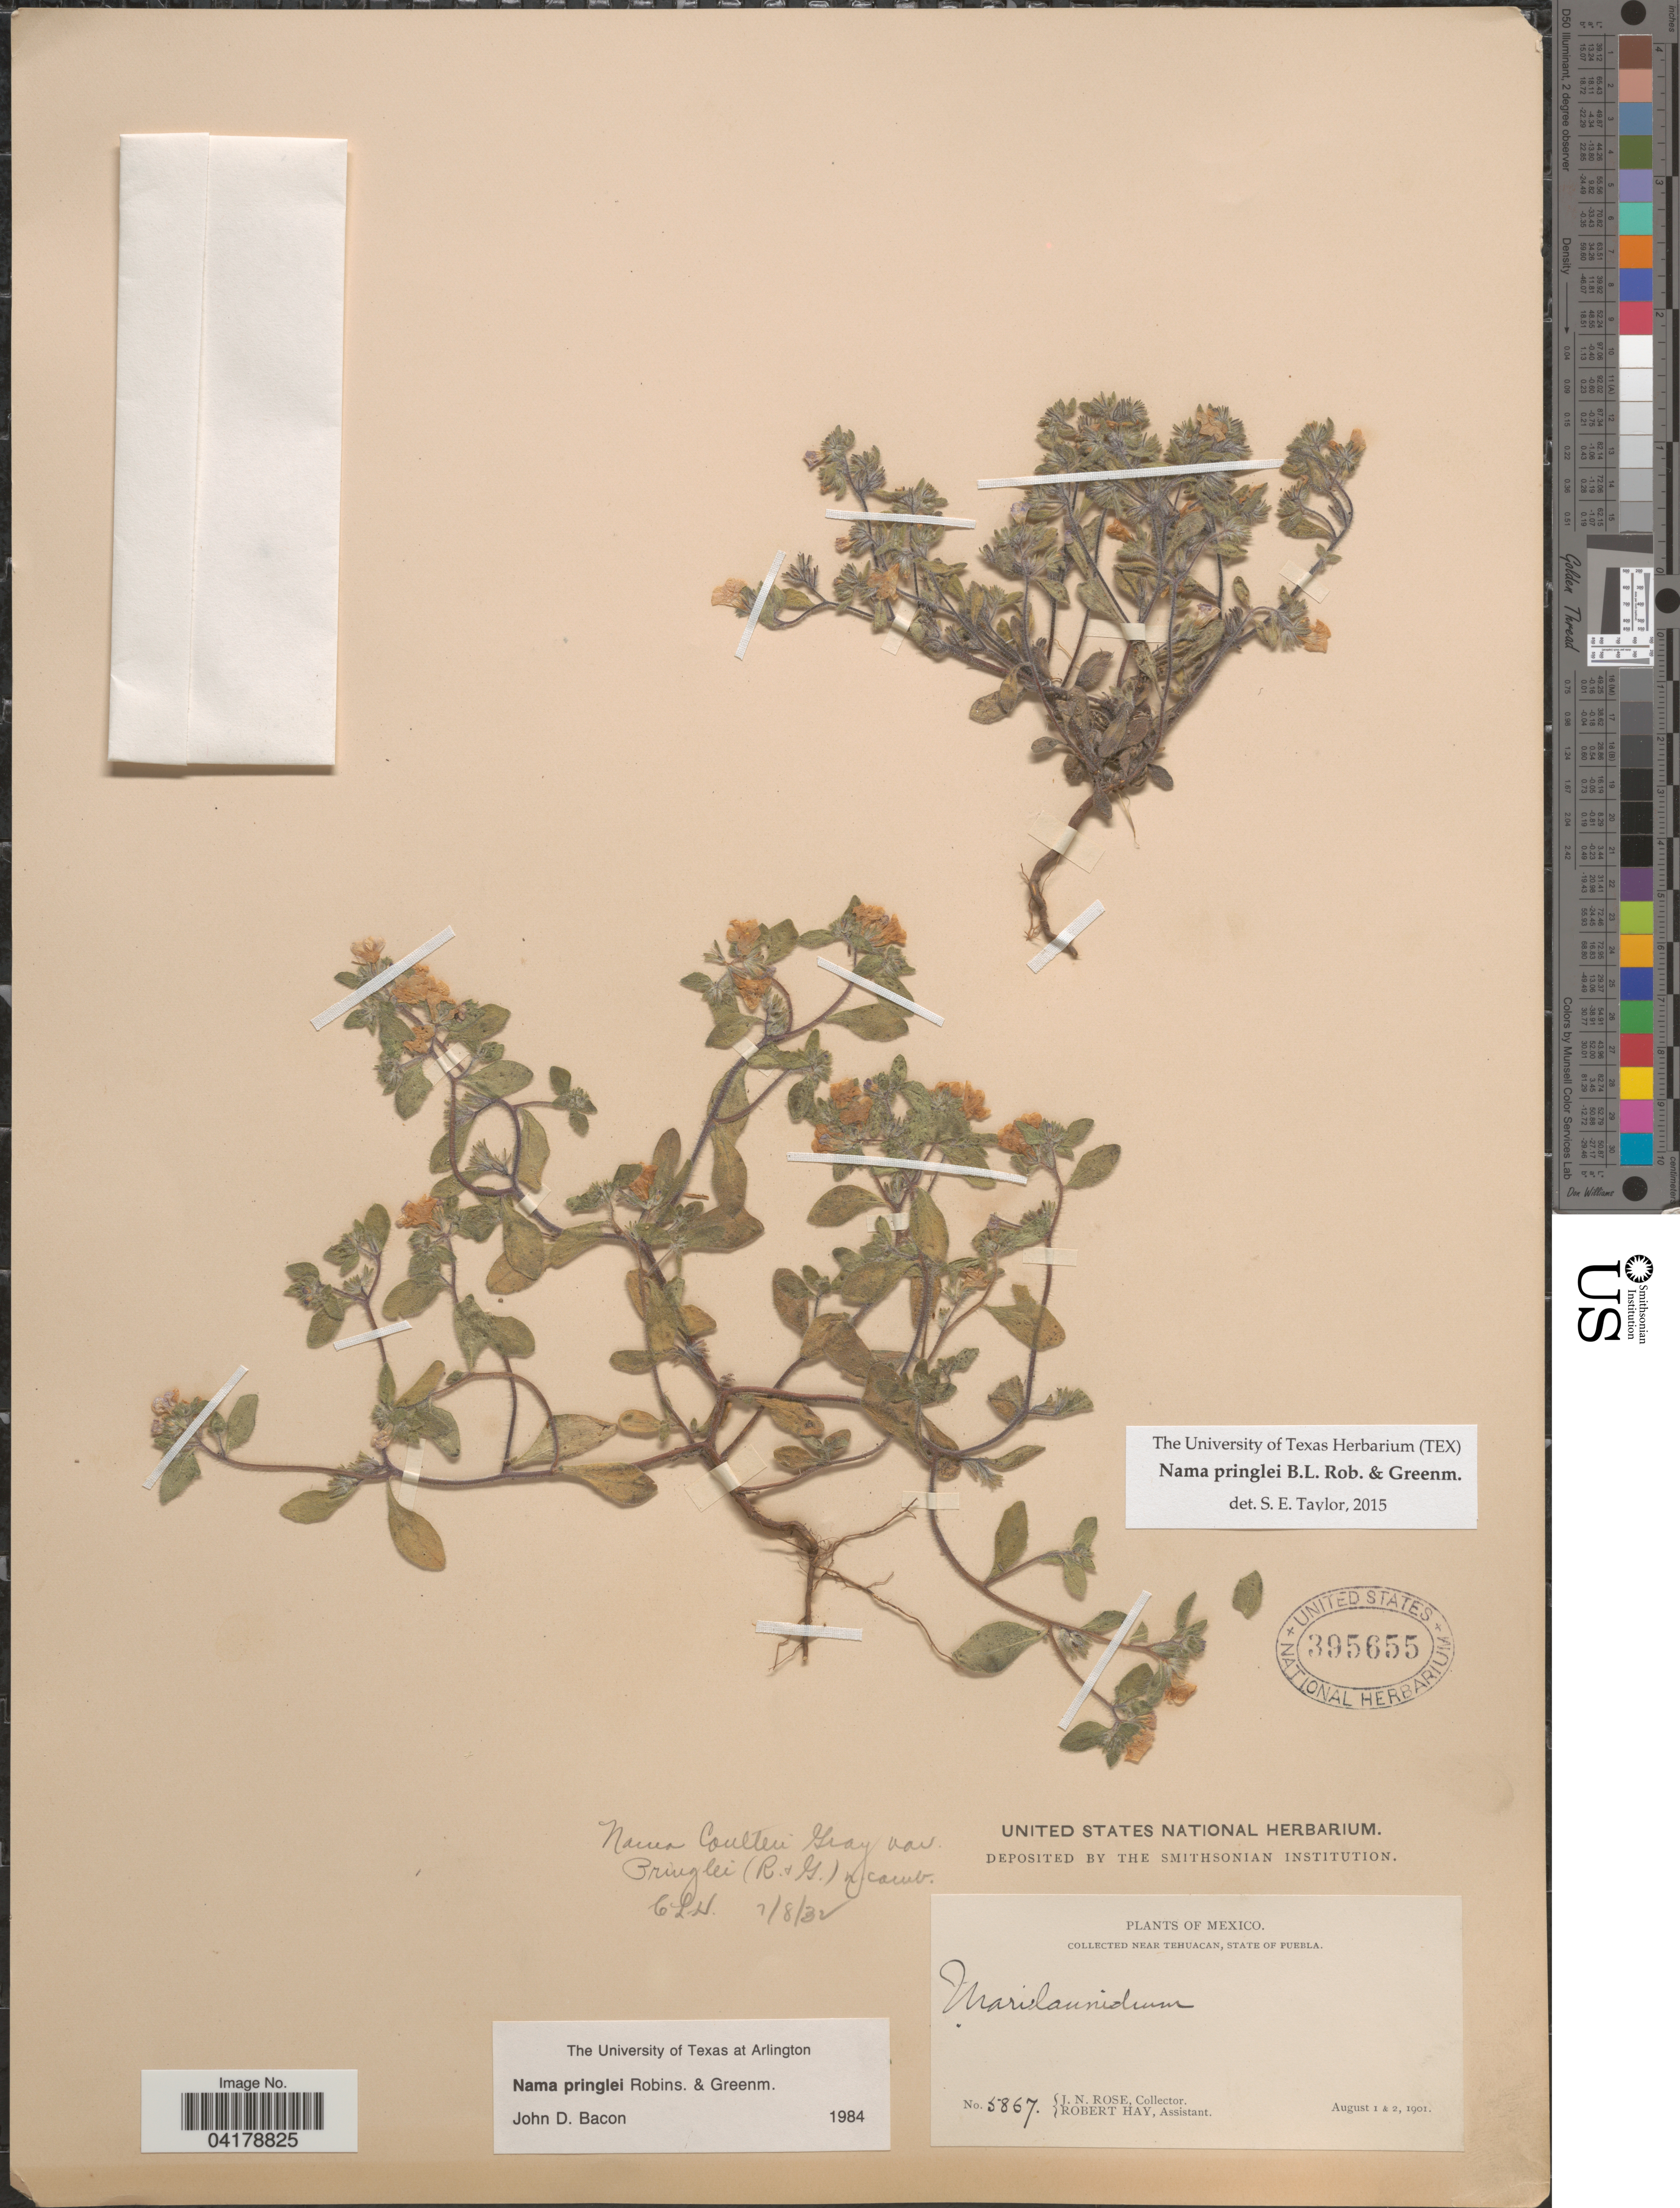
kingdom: Plantae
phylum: Tracheophyta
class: Magnoliopsida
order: Boraginales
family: Namaceae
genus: Nama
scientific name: Nama pringlei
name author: B.L. Rob. & Greenm.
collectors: J. N. Rose & R. Hay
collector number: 5867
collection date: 1901-08-01/1901-08-02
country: Mexico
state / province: Puebla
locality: Near Tehuacan.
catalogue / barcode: US 395655